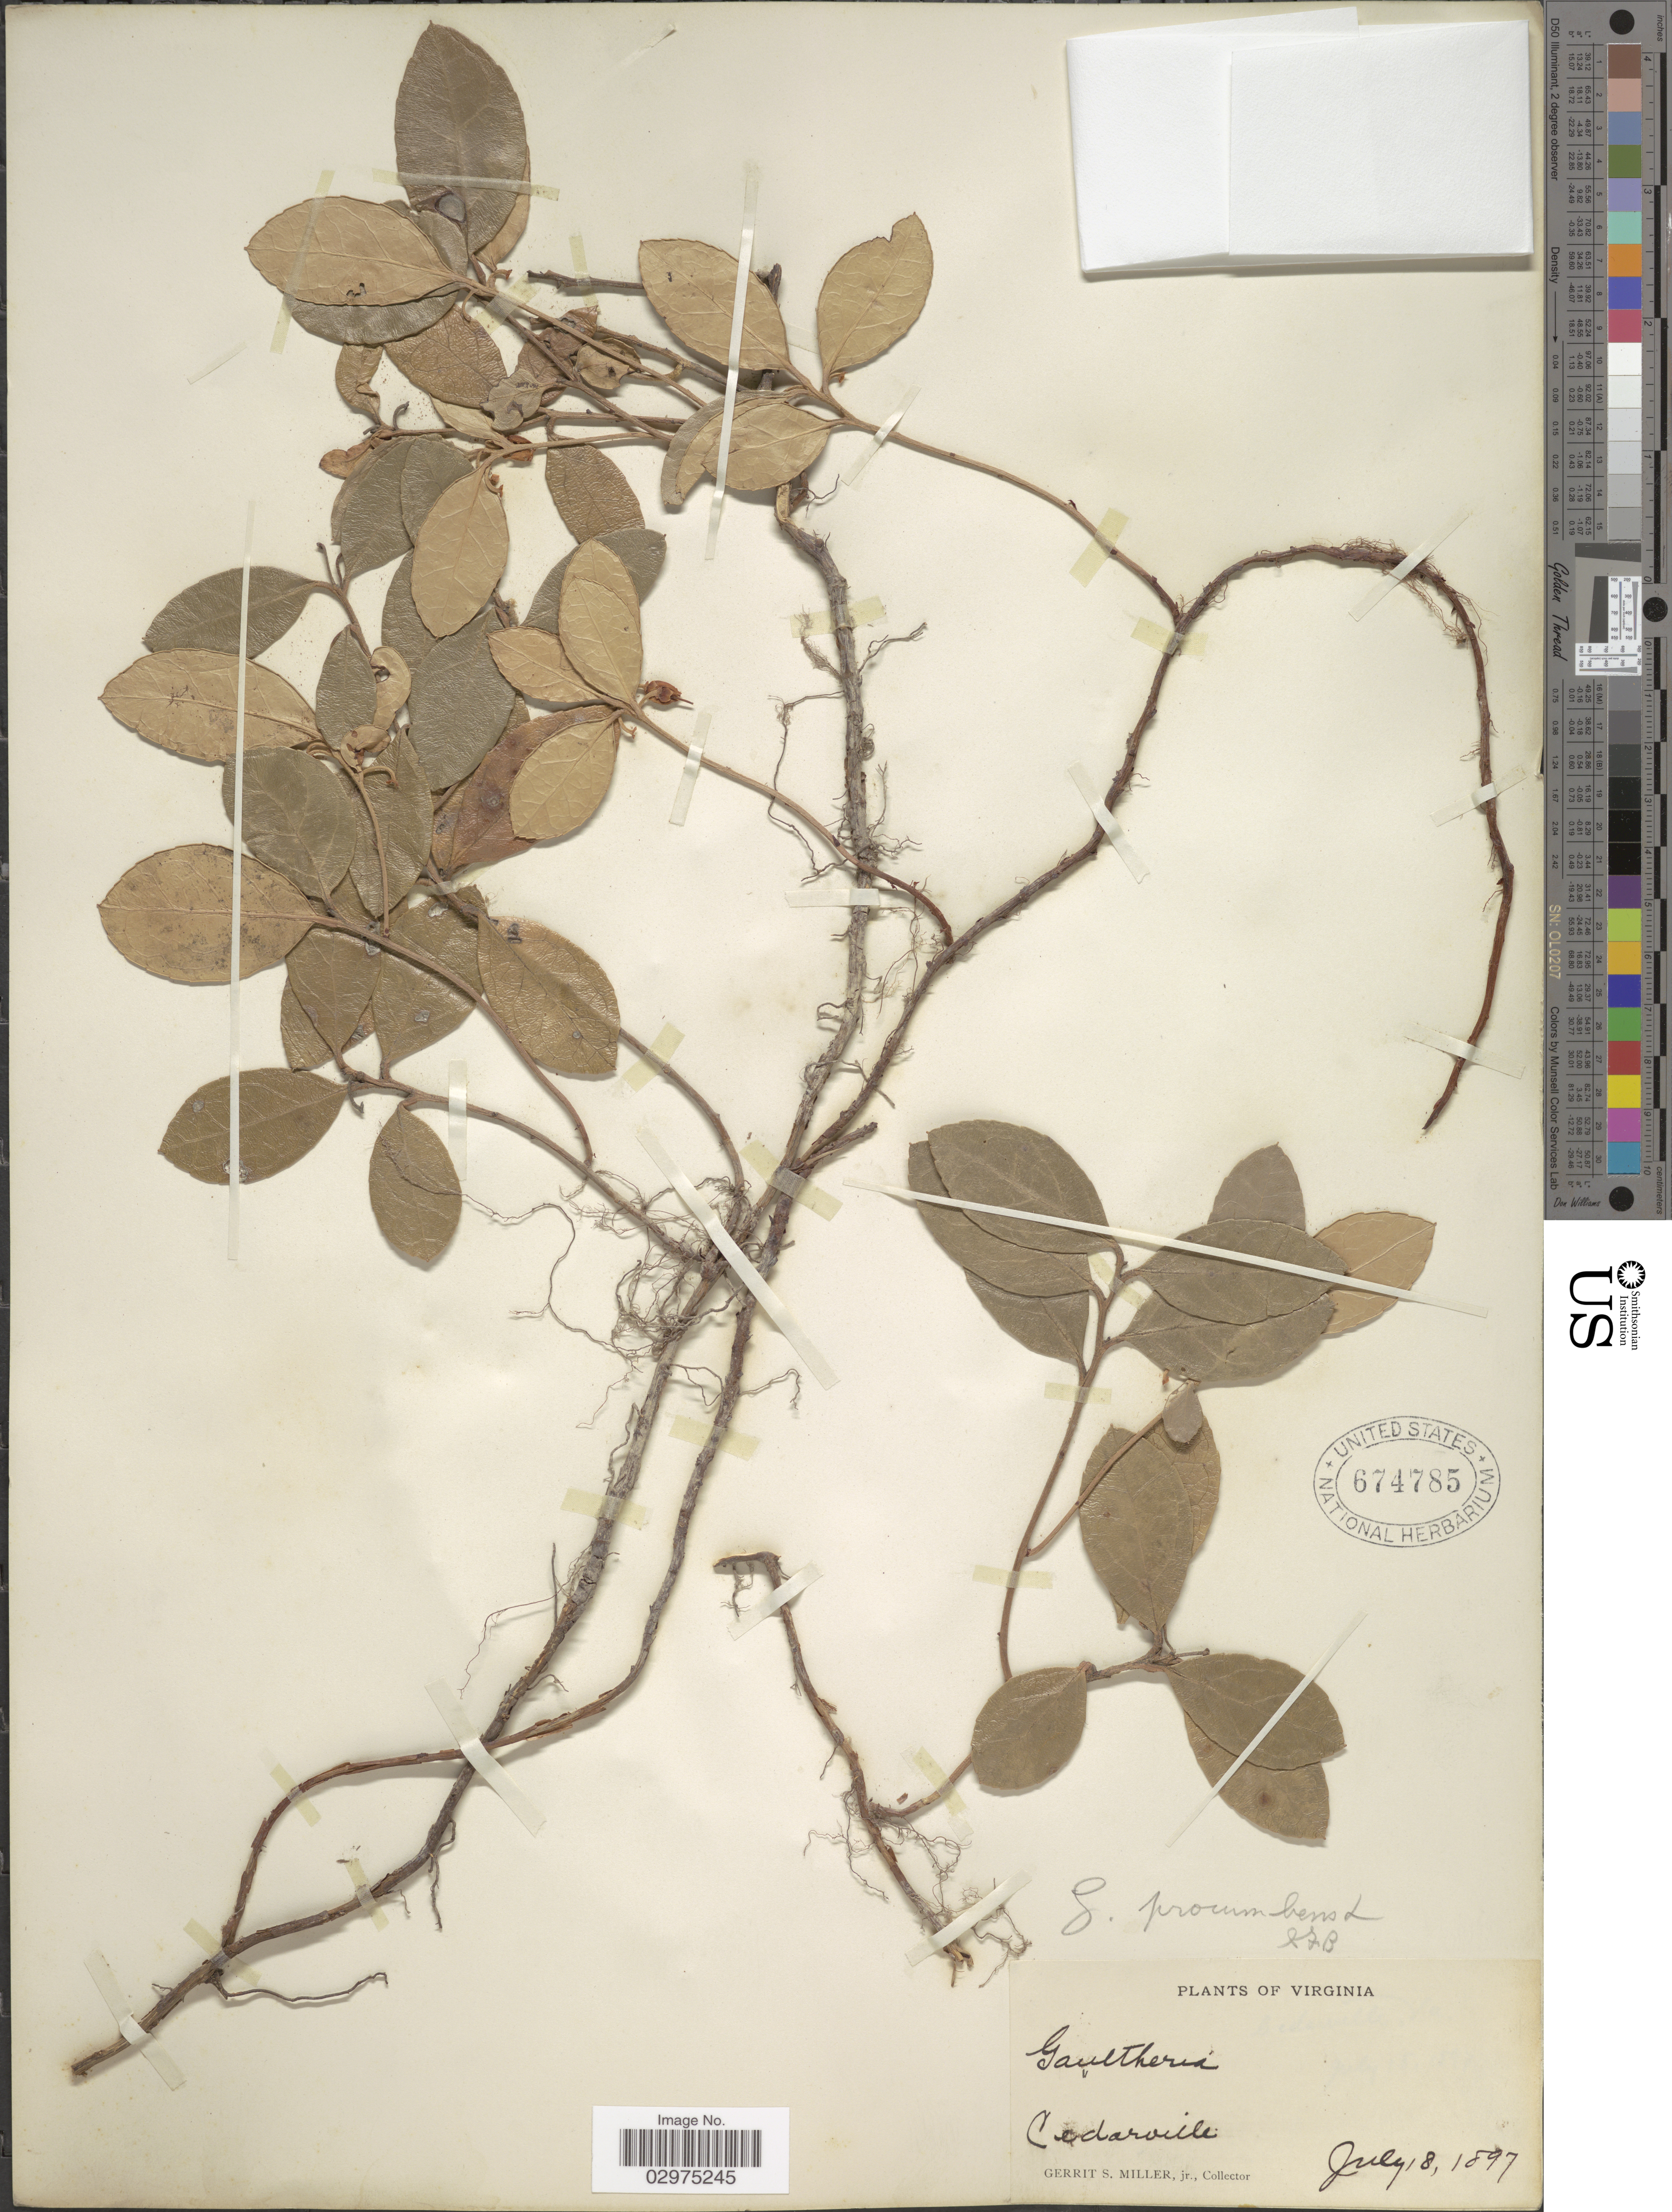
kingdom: Plantae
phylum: Tracheophyta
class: Magnoliopsida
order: Ericales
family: Ericaceae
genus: Gaultheria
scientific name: Gaultheria procumbens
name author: L.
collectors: G. S. Miller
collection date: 1897-07-08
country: United States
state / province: Virginia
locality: Cedarville.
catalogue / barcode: US 674785